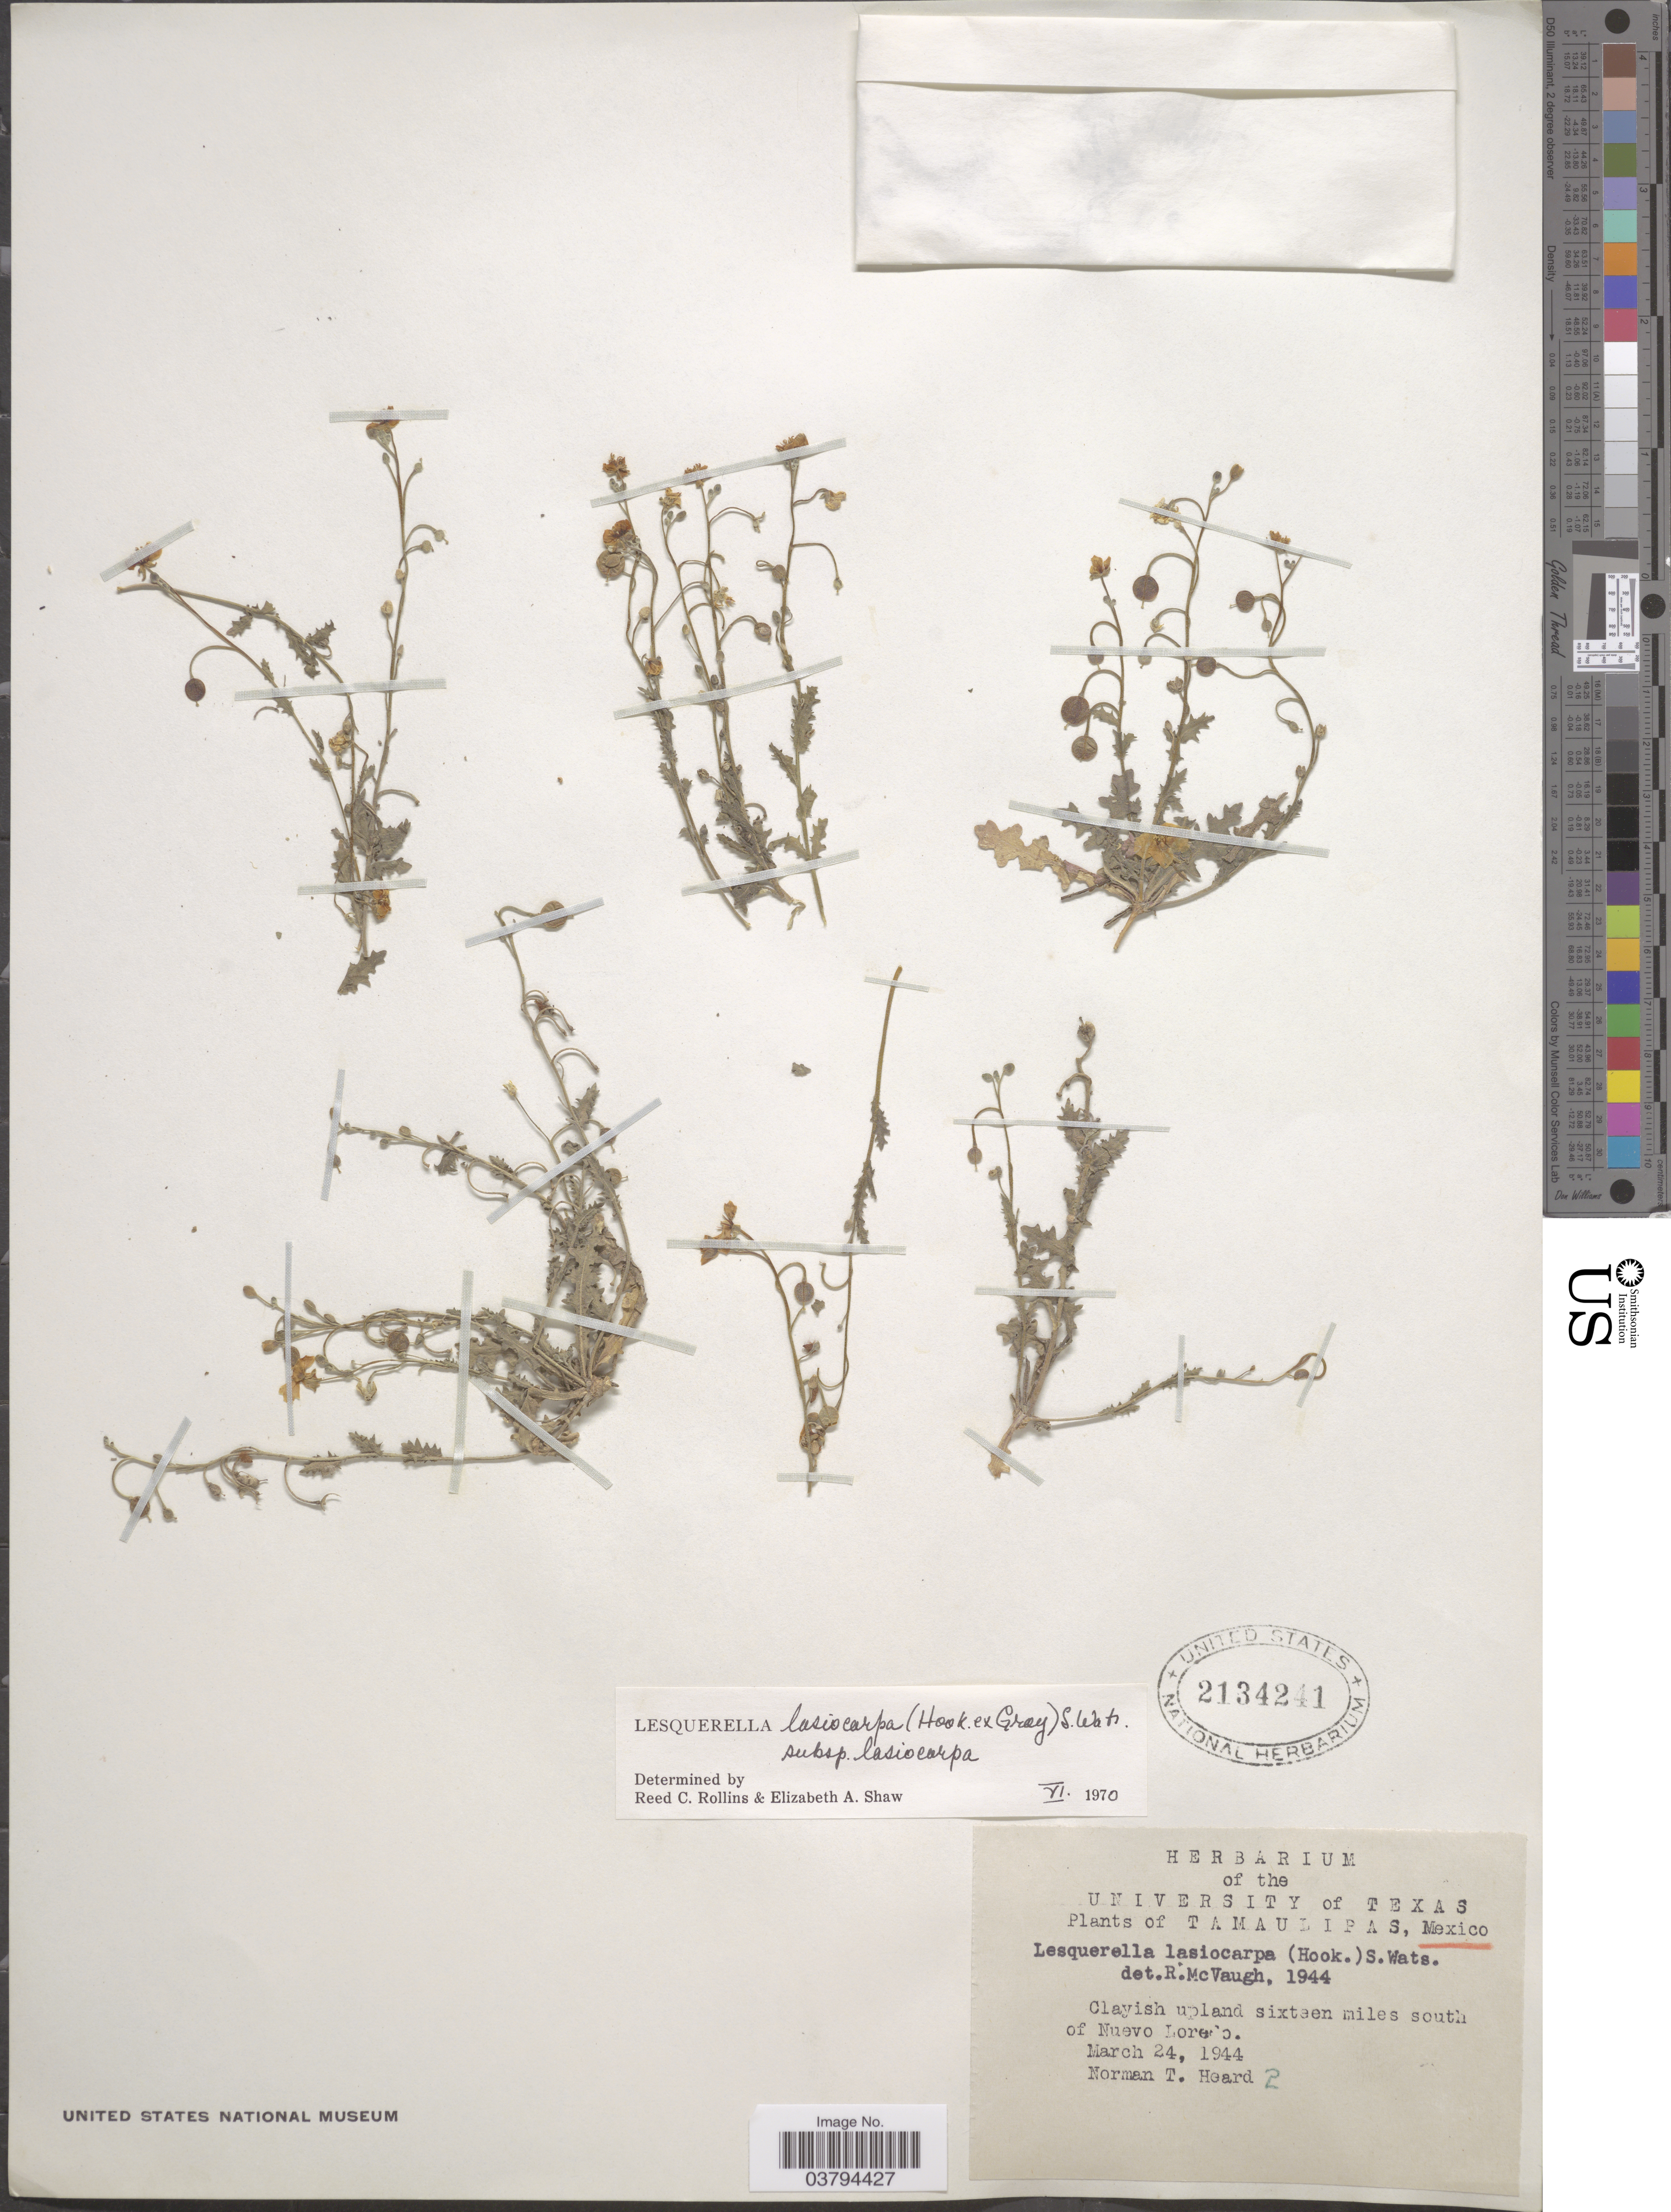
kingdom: Plantae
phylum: Tracheophyta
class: Magnoliopsida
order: Brassicales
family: Brassicaceae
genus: Lesquerella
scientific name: Lesquerella lasiocarpa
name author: S. Watson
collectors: N. Heard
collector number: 2*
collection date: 1944-03-24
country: Mexico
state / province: Tamaulipas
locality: Clayish upland sixteen miles south of Nuevo Loredo.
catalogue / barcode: US 2134241